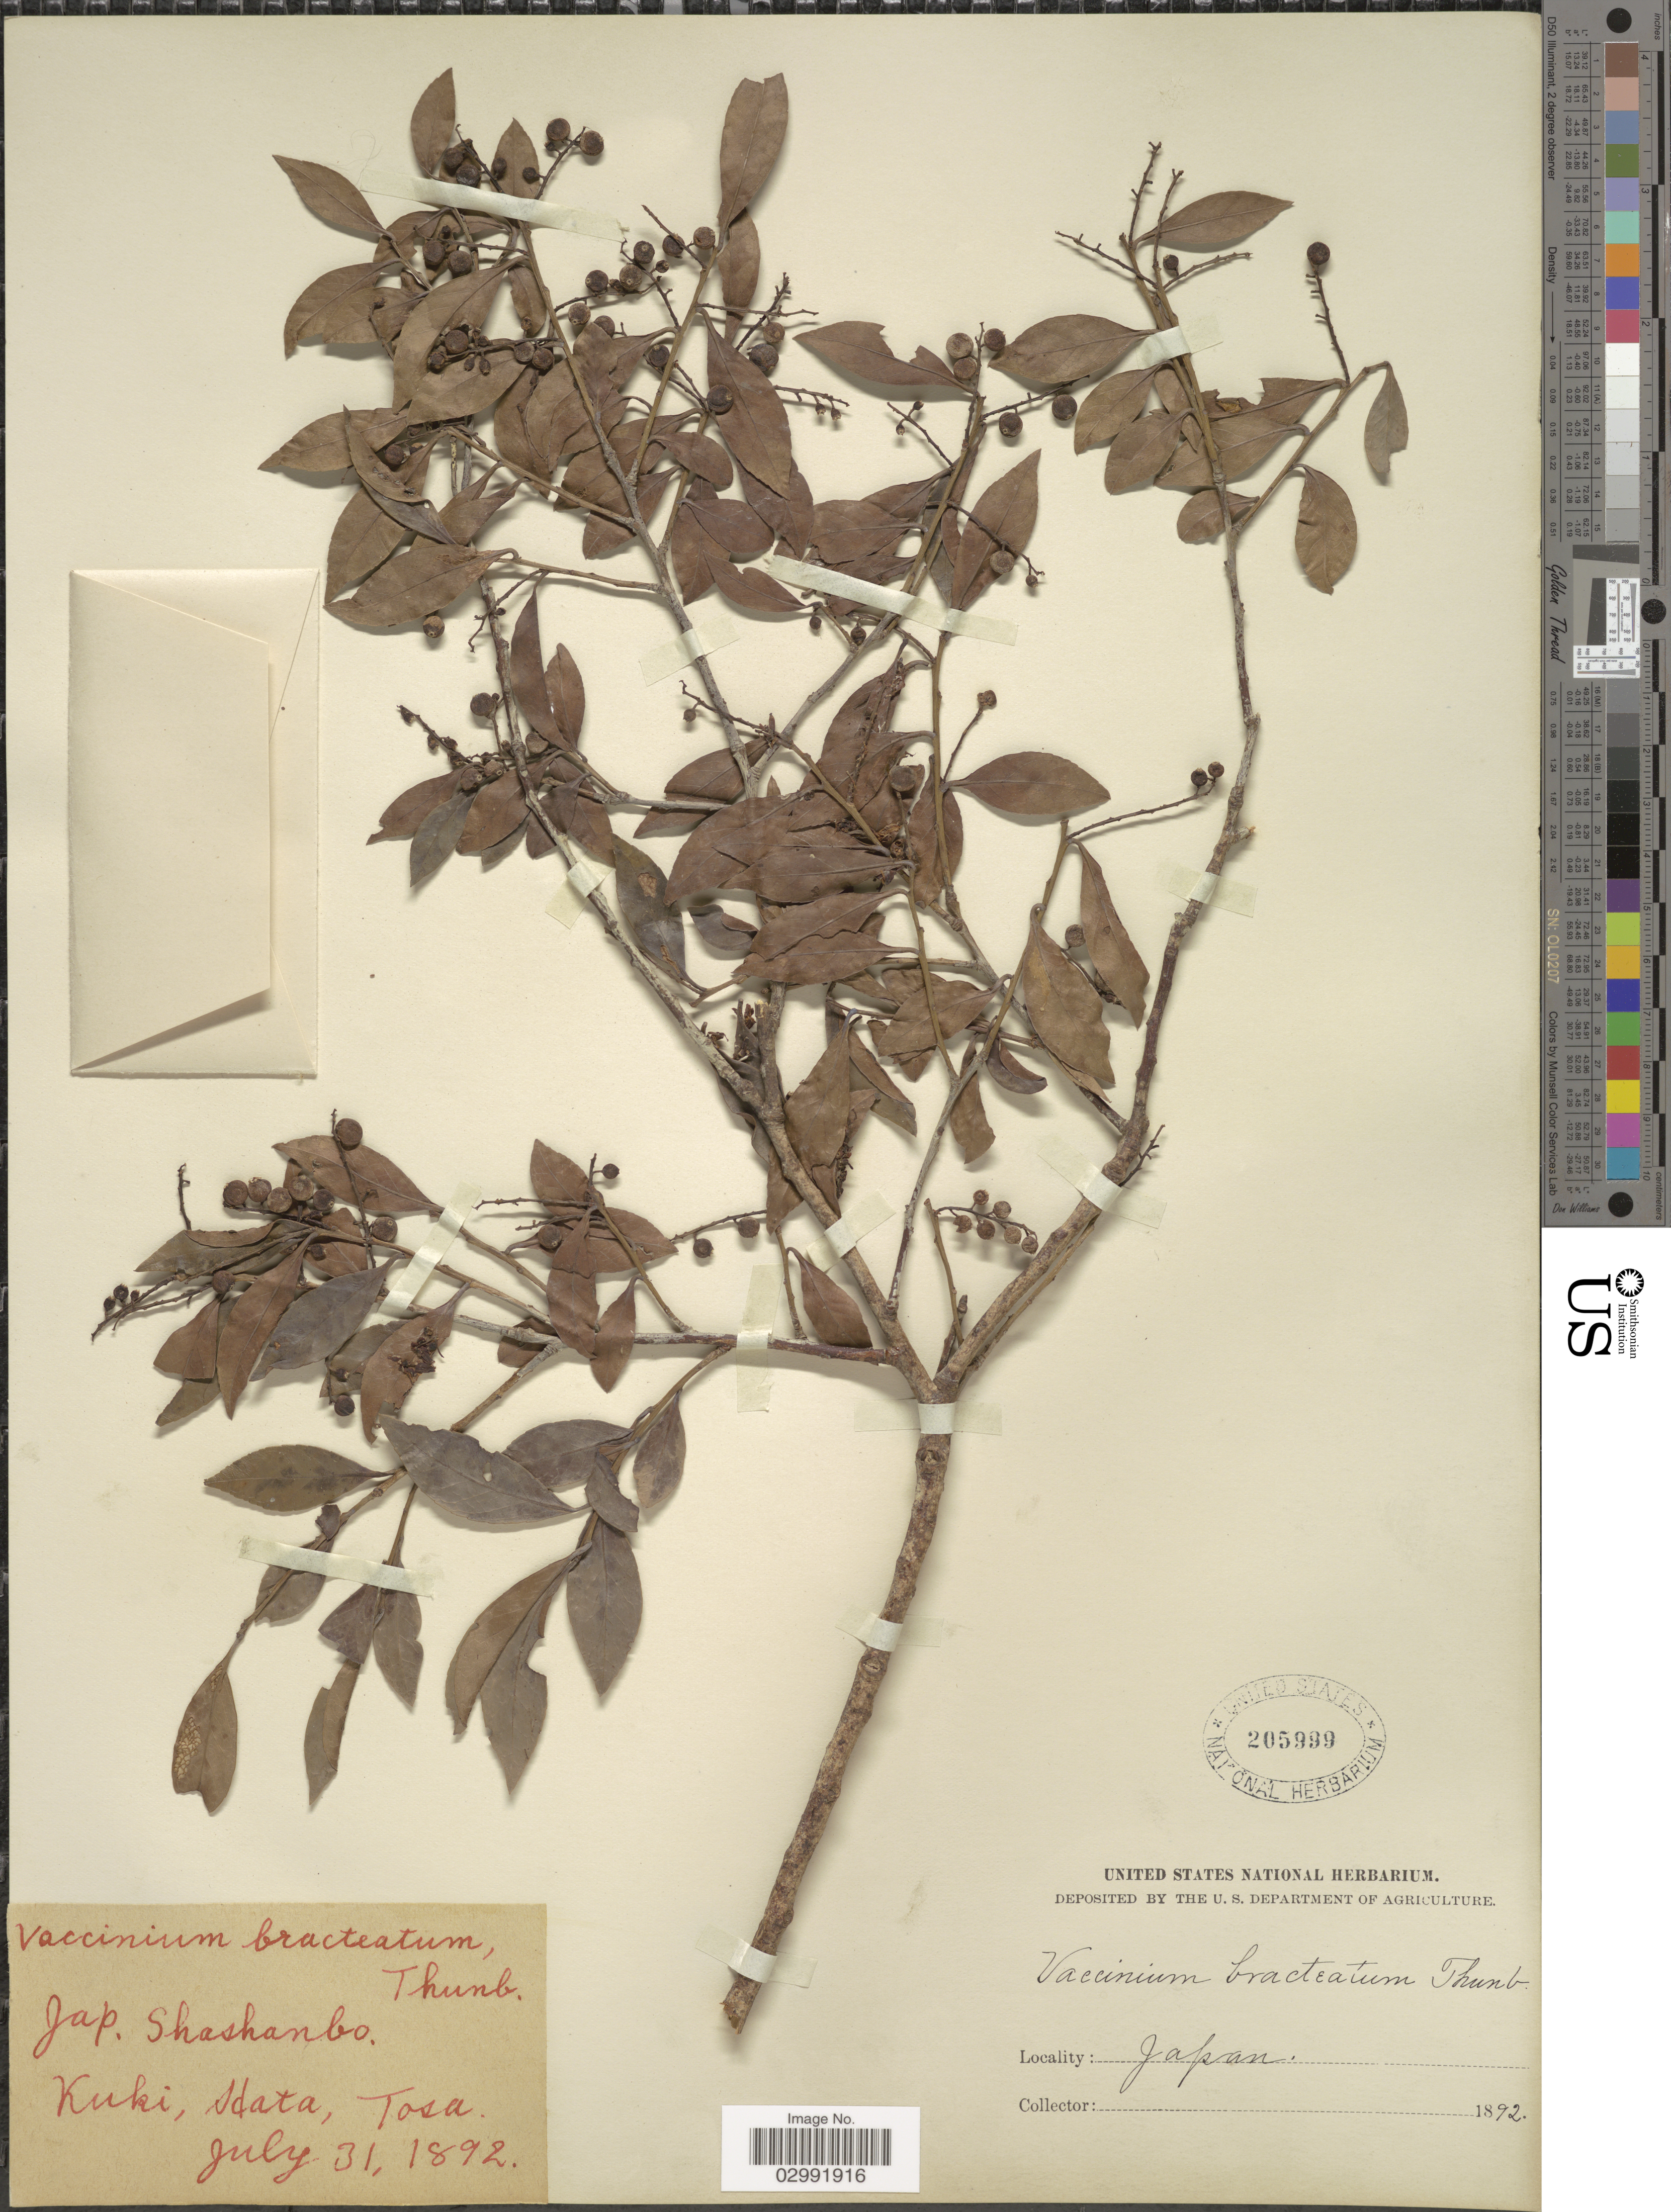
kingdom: Plantae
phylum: Tracheophyta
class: Magnoliopsida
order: Ericales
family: Ericaceae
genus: Vaccinium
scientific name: Vaccinium bracteatum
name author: Thunb.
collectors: ex herb. United States National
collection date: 1892-07-31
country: Japan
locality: Kuki, Adata [interpreted], Tosa.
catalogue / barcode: US 205999